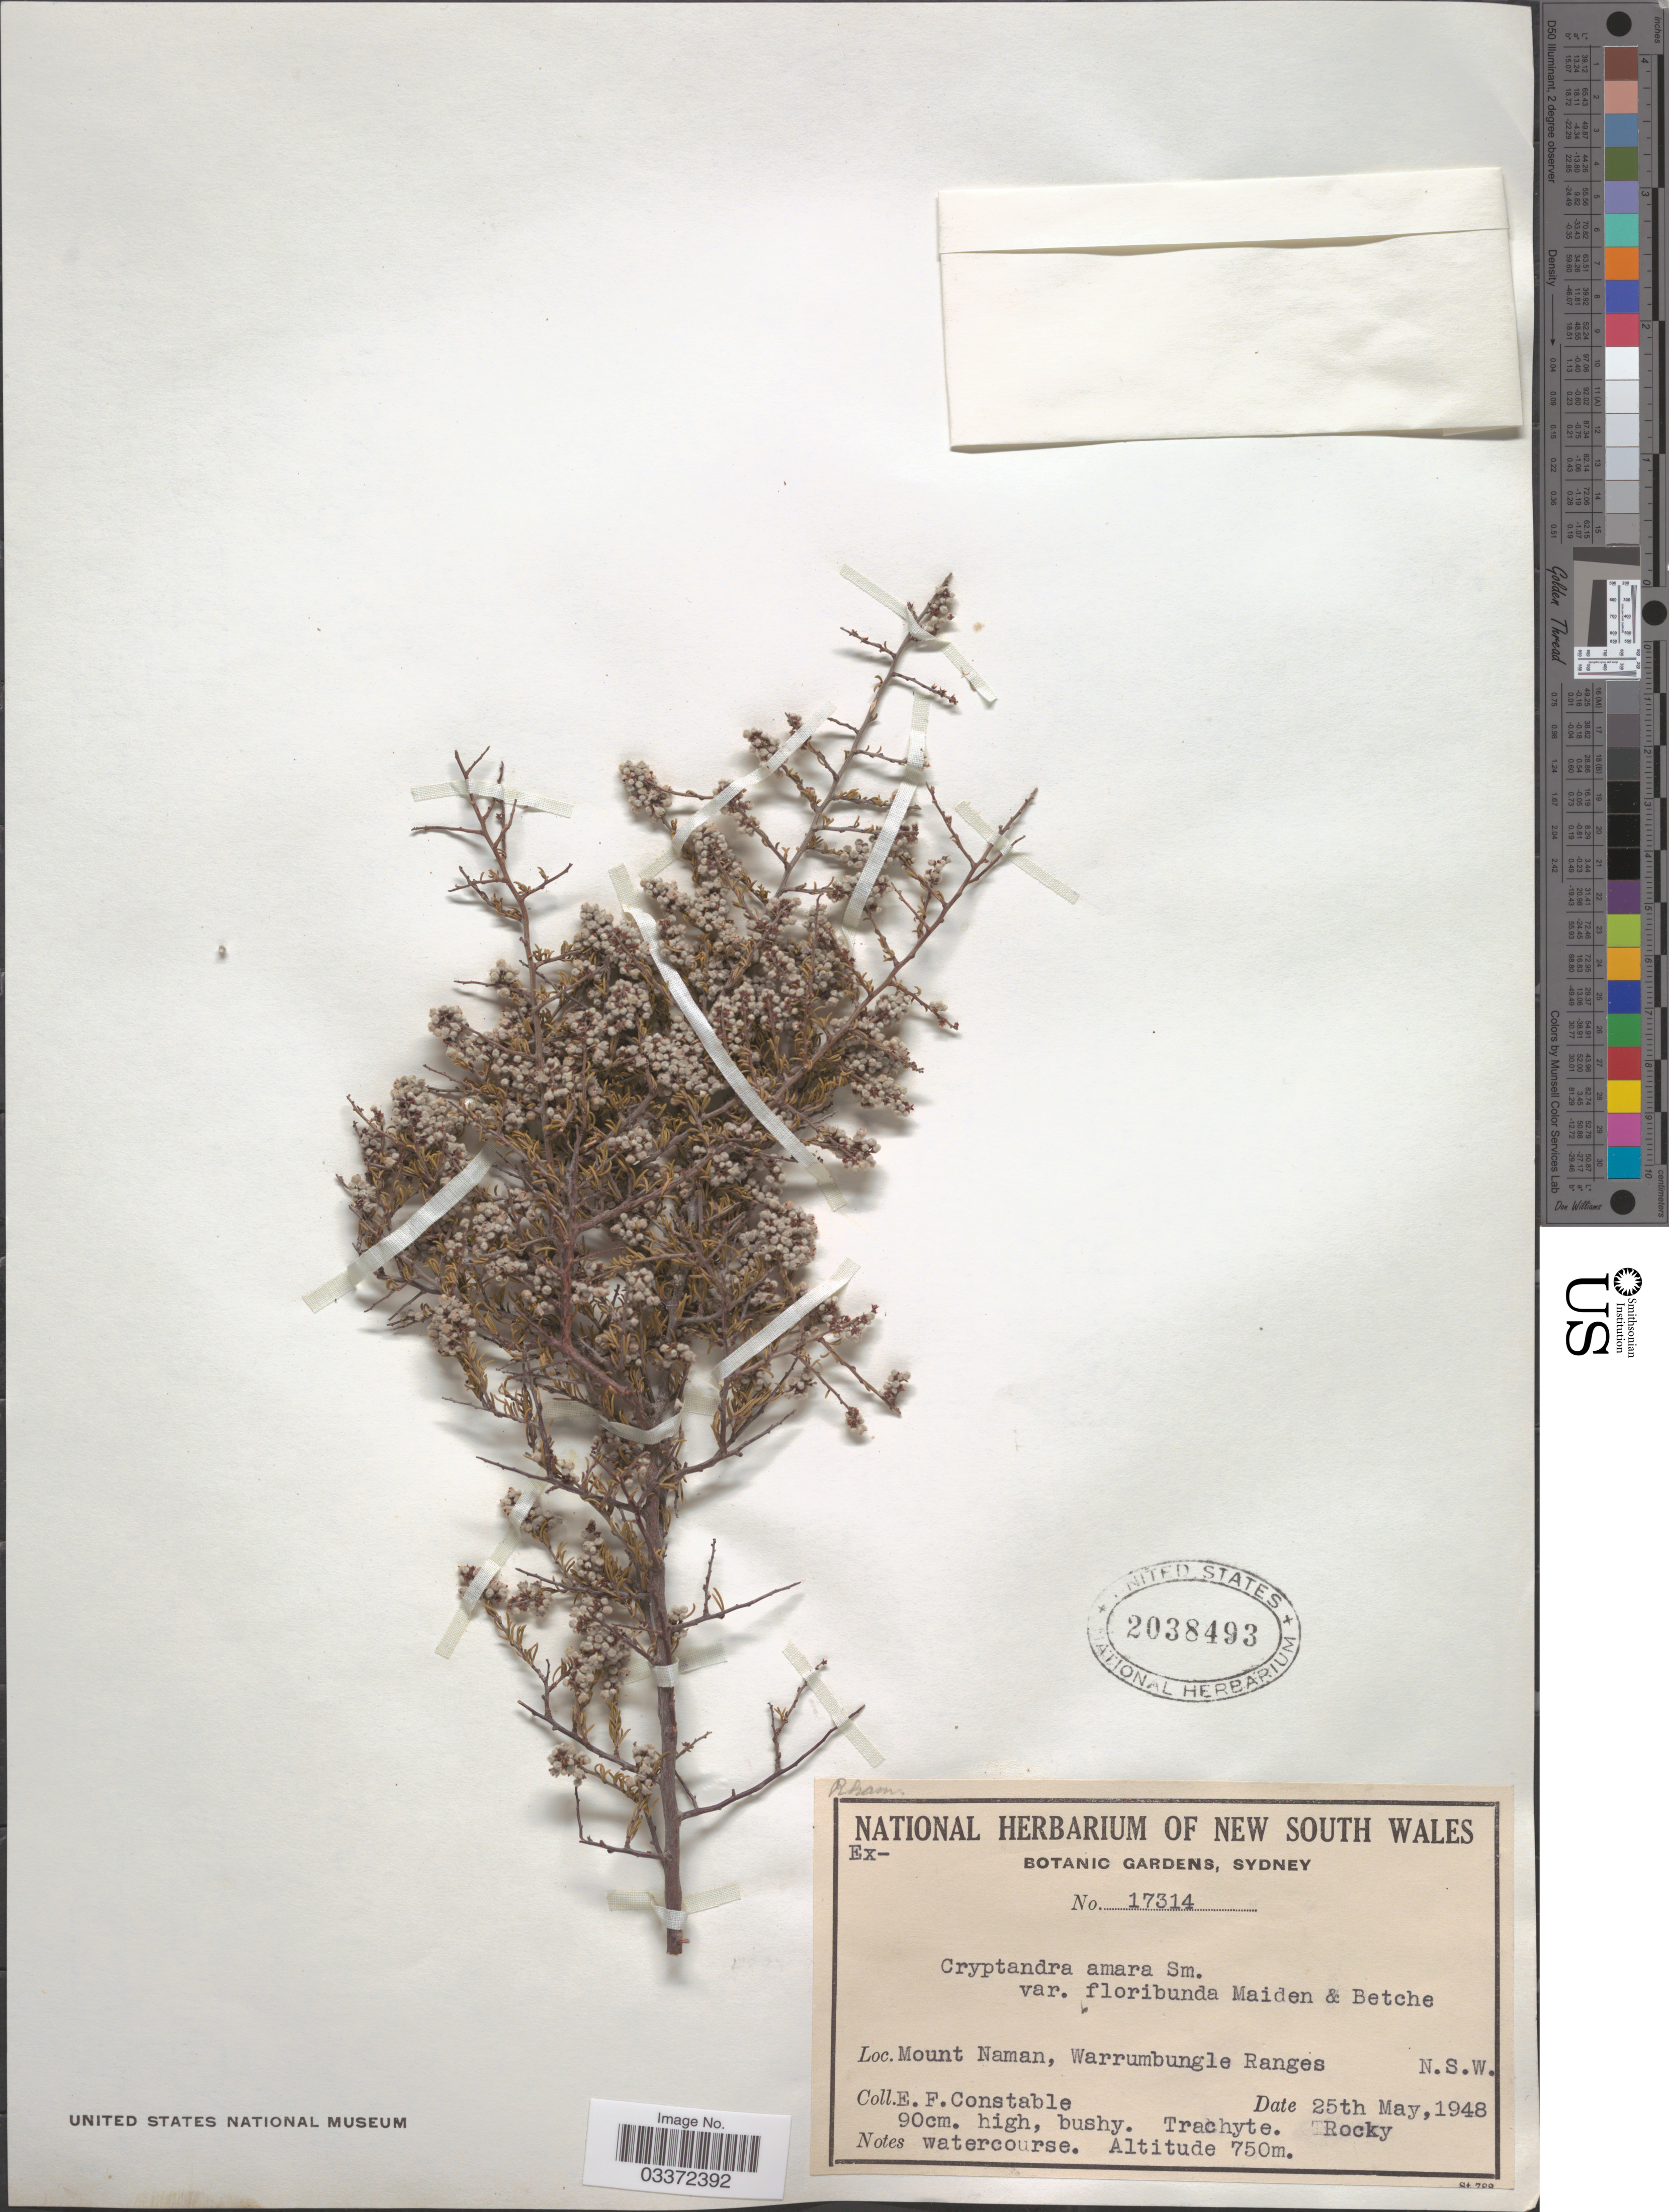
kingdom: Plantae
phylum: Tracheophyta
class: Magnoliopsida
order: Rosales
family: Rhamnaceae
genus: Cryptandra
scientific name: Cryptandra amara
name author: Sm.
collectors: E. F. Constable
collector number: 17314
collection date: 1948-05-25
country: Australia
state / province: New South Wales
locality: Mount Naman, Warrumbungle Ranges.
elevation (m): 750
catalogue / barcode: US 2038493